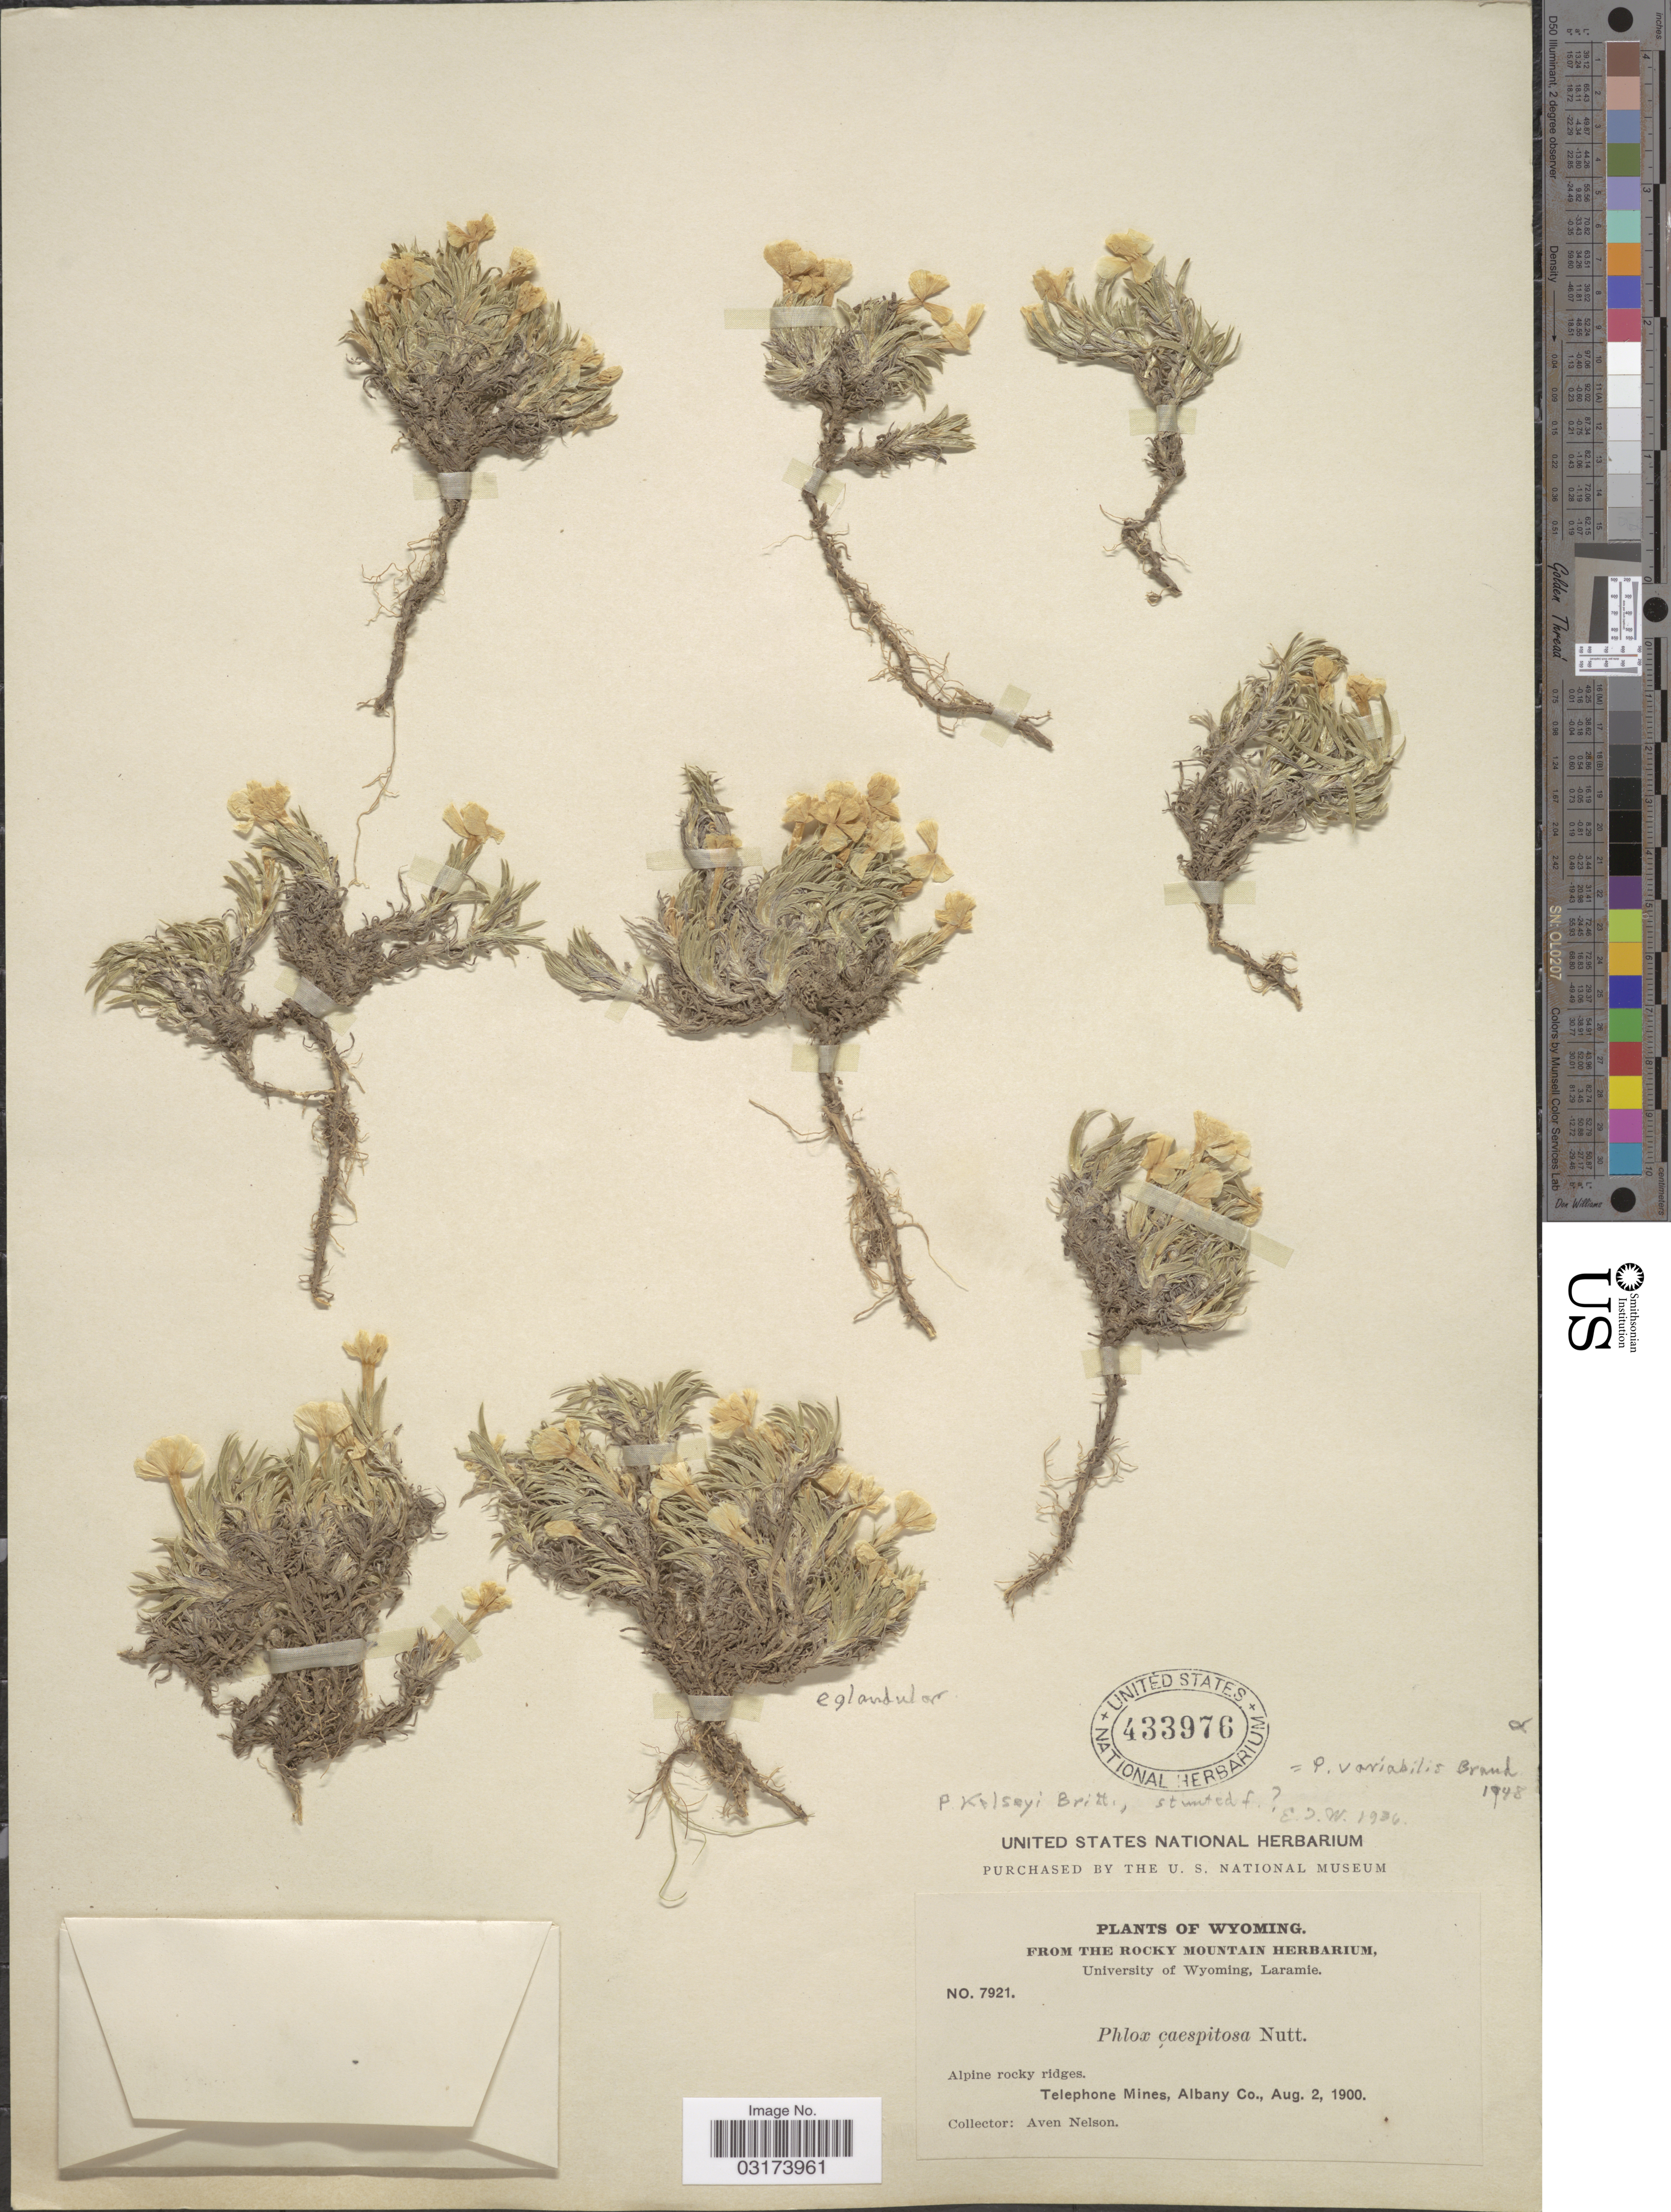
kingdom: Plantae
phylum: Tracheophyta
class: Magnoliopsida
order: Ericales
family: Polemoniaceae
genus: Phlox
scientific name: Phlox condensata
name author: (A. Gray) E.E. Nelson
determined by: Mayfield, M. H.; Ferguson, C. J.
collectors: A. Nelson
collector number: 7921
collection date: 1900-08-02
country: United States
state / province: Wyoming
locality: Alpine rocky ridges. Telephone Mines, Albany Co.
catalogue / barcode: US 433976